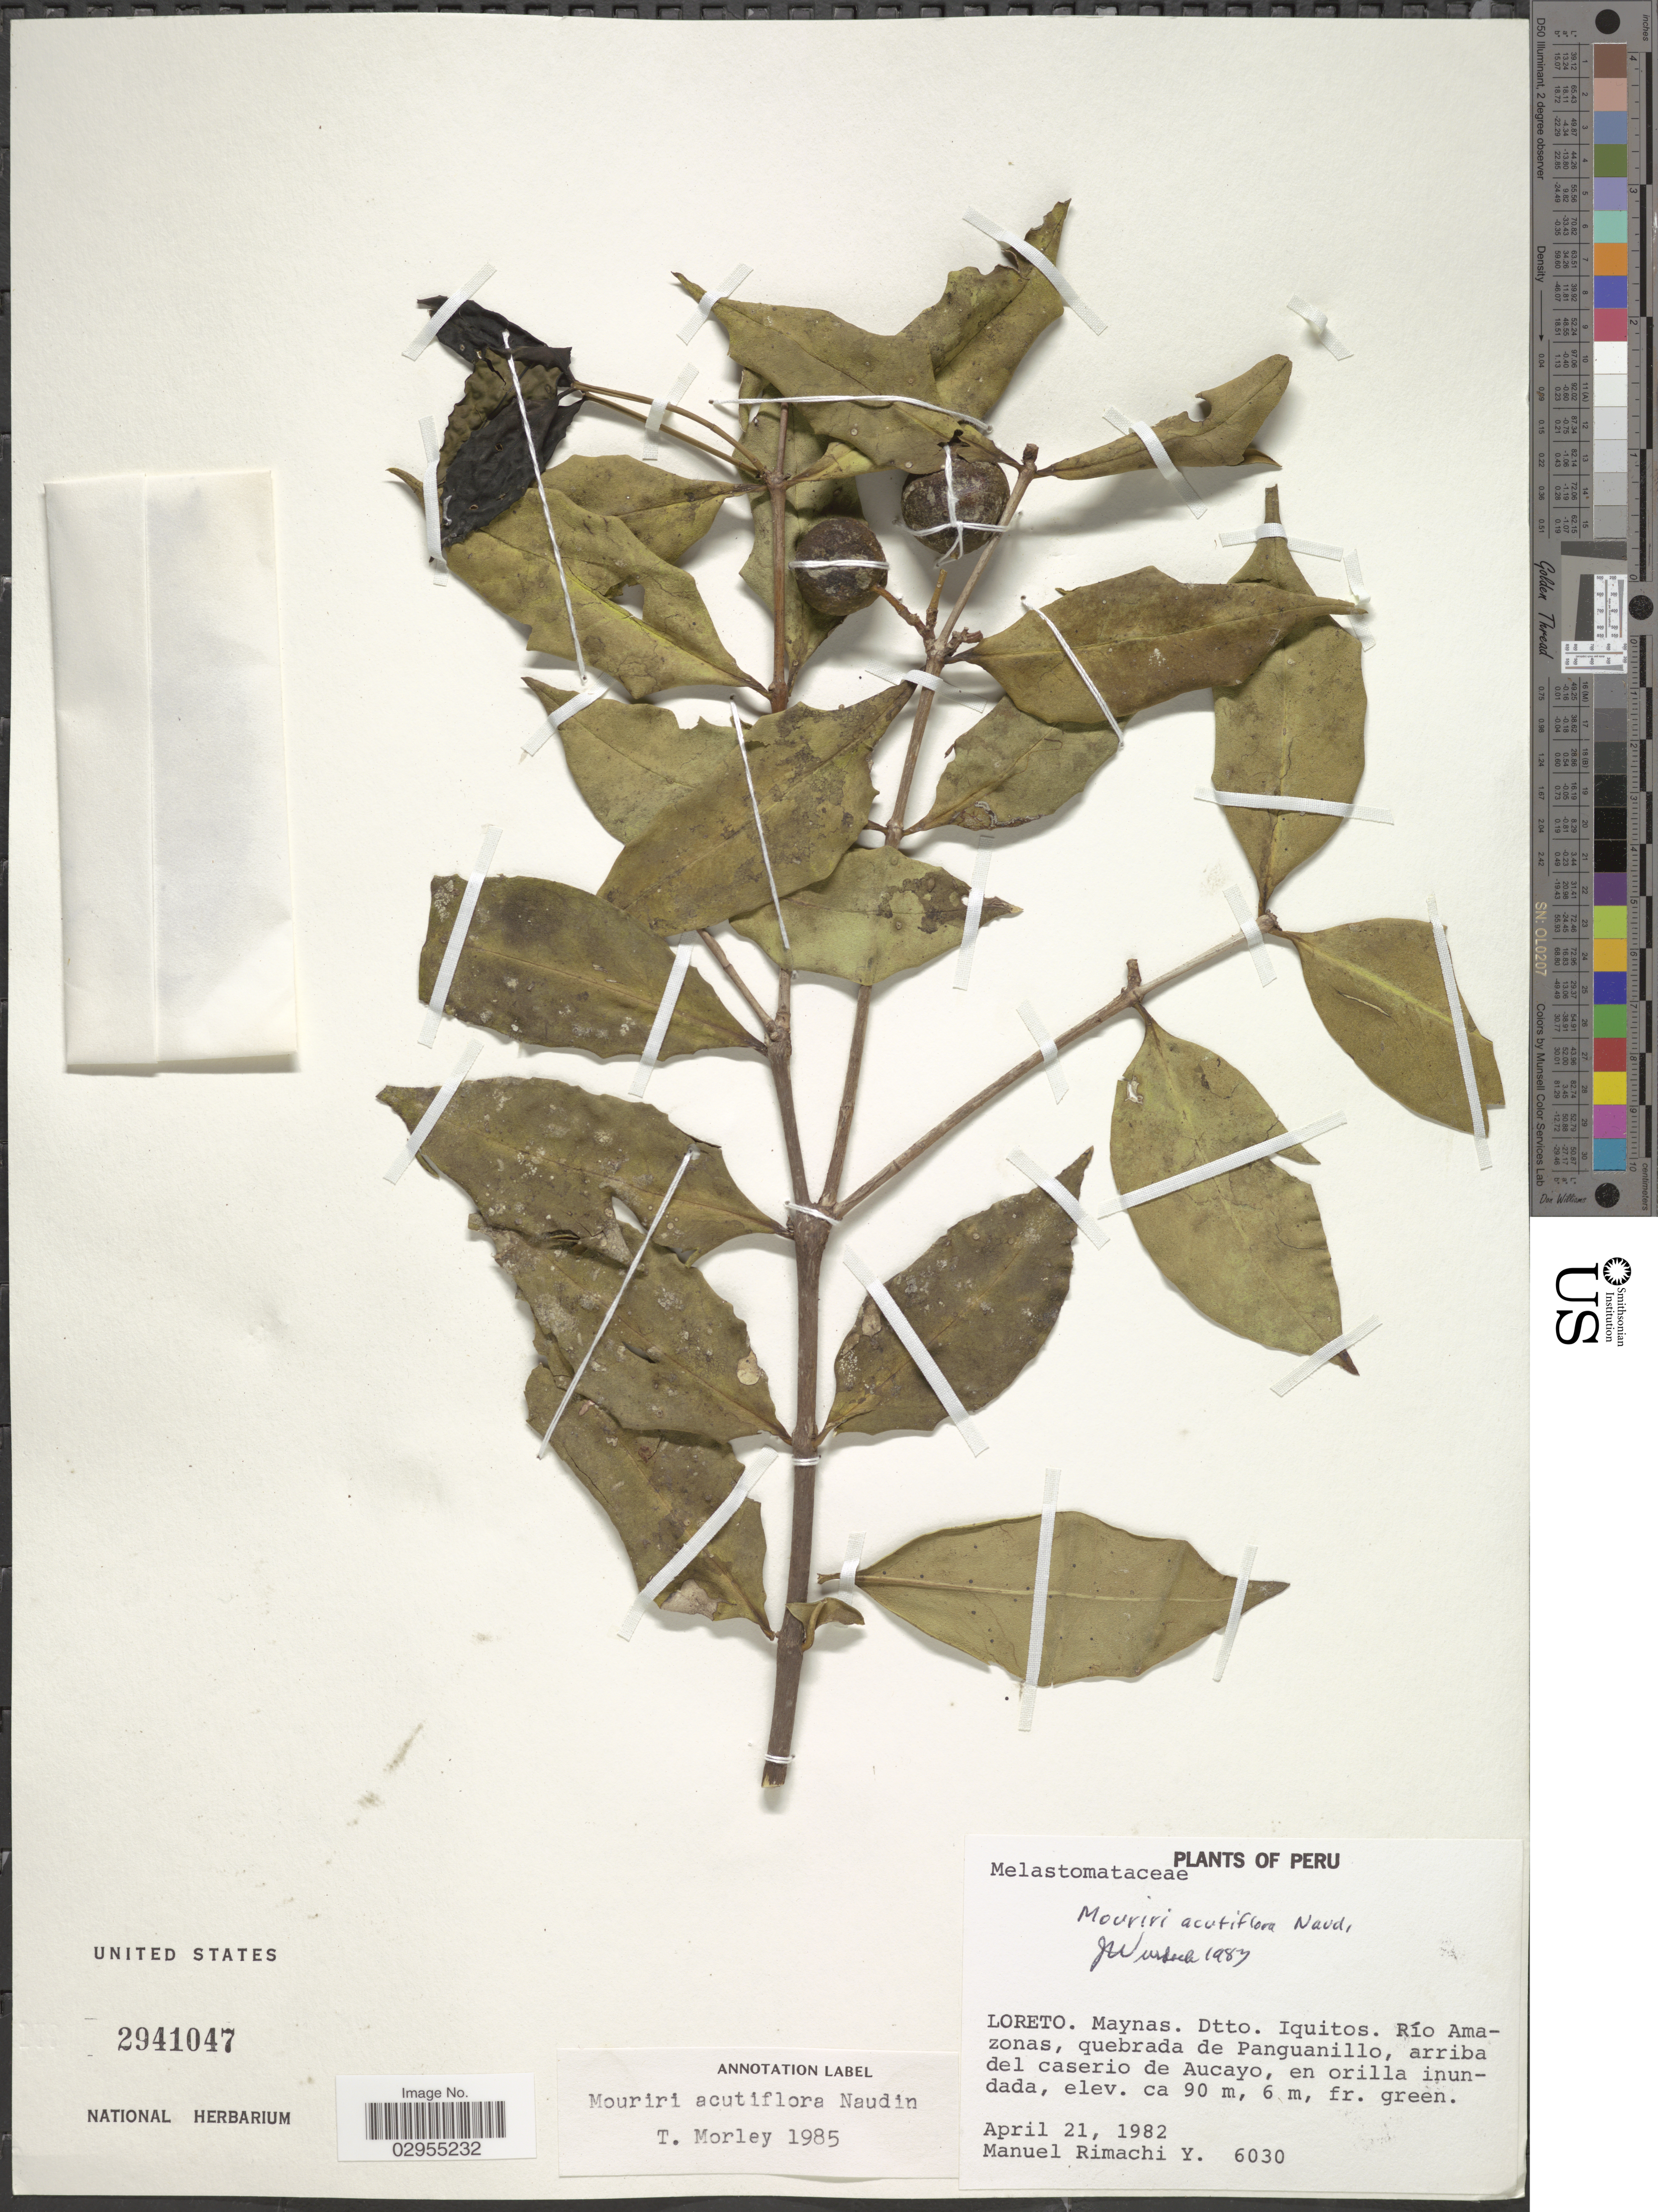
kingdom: Plantae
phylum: Tracheophyta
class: Magnoliopsida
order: Myrtales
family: Melastomataceae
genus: Mouriri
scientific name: Mouriri acutiflora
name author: Naudin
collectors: M. Rimachi Y.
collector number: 6030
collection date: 1982-04-21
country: Peru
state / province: Loreto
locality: Maynas. Dtto. Iquitos. Río Amazonas, quebrada de Panguanillo, arriba del caserio de Aucayo, en orilla inundada.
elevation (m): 90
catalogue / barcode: US 2941047